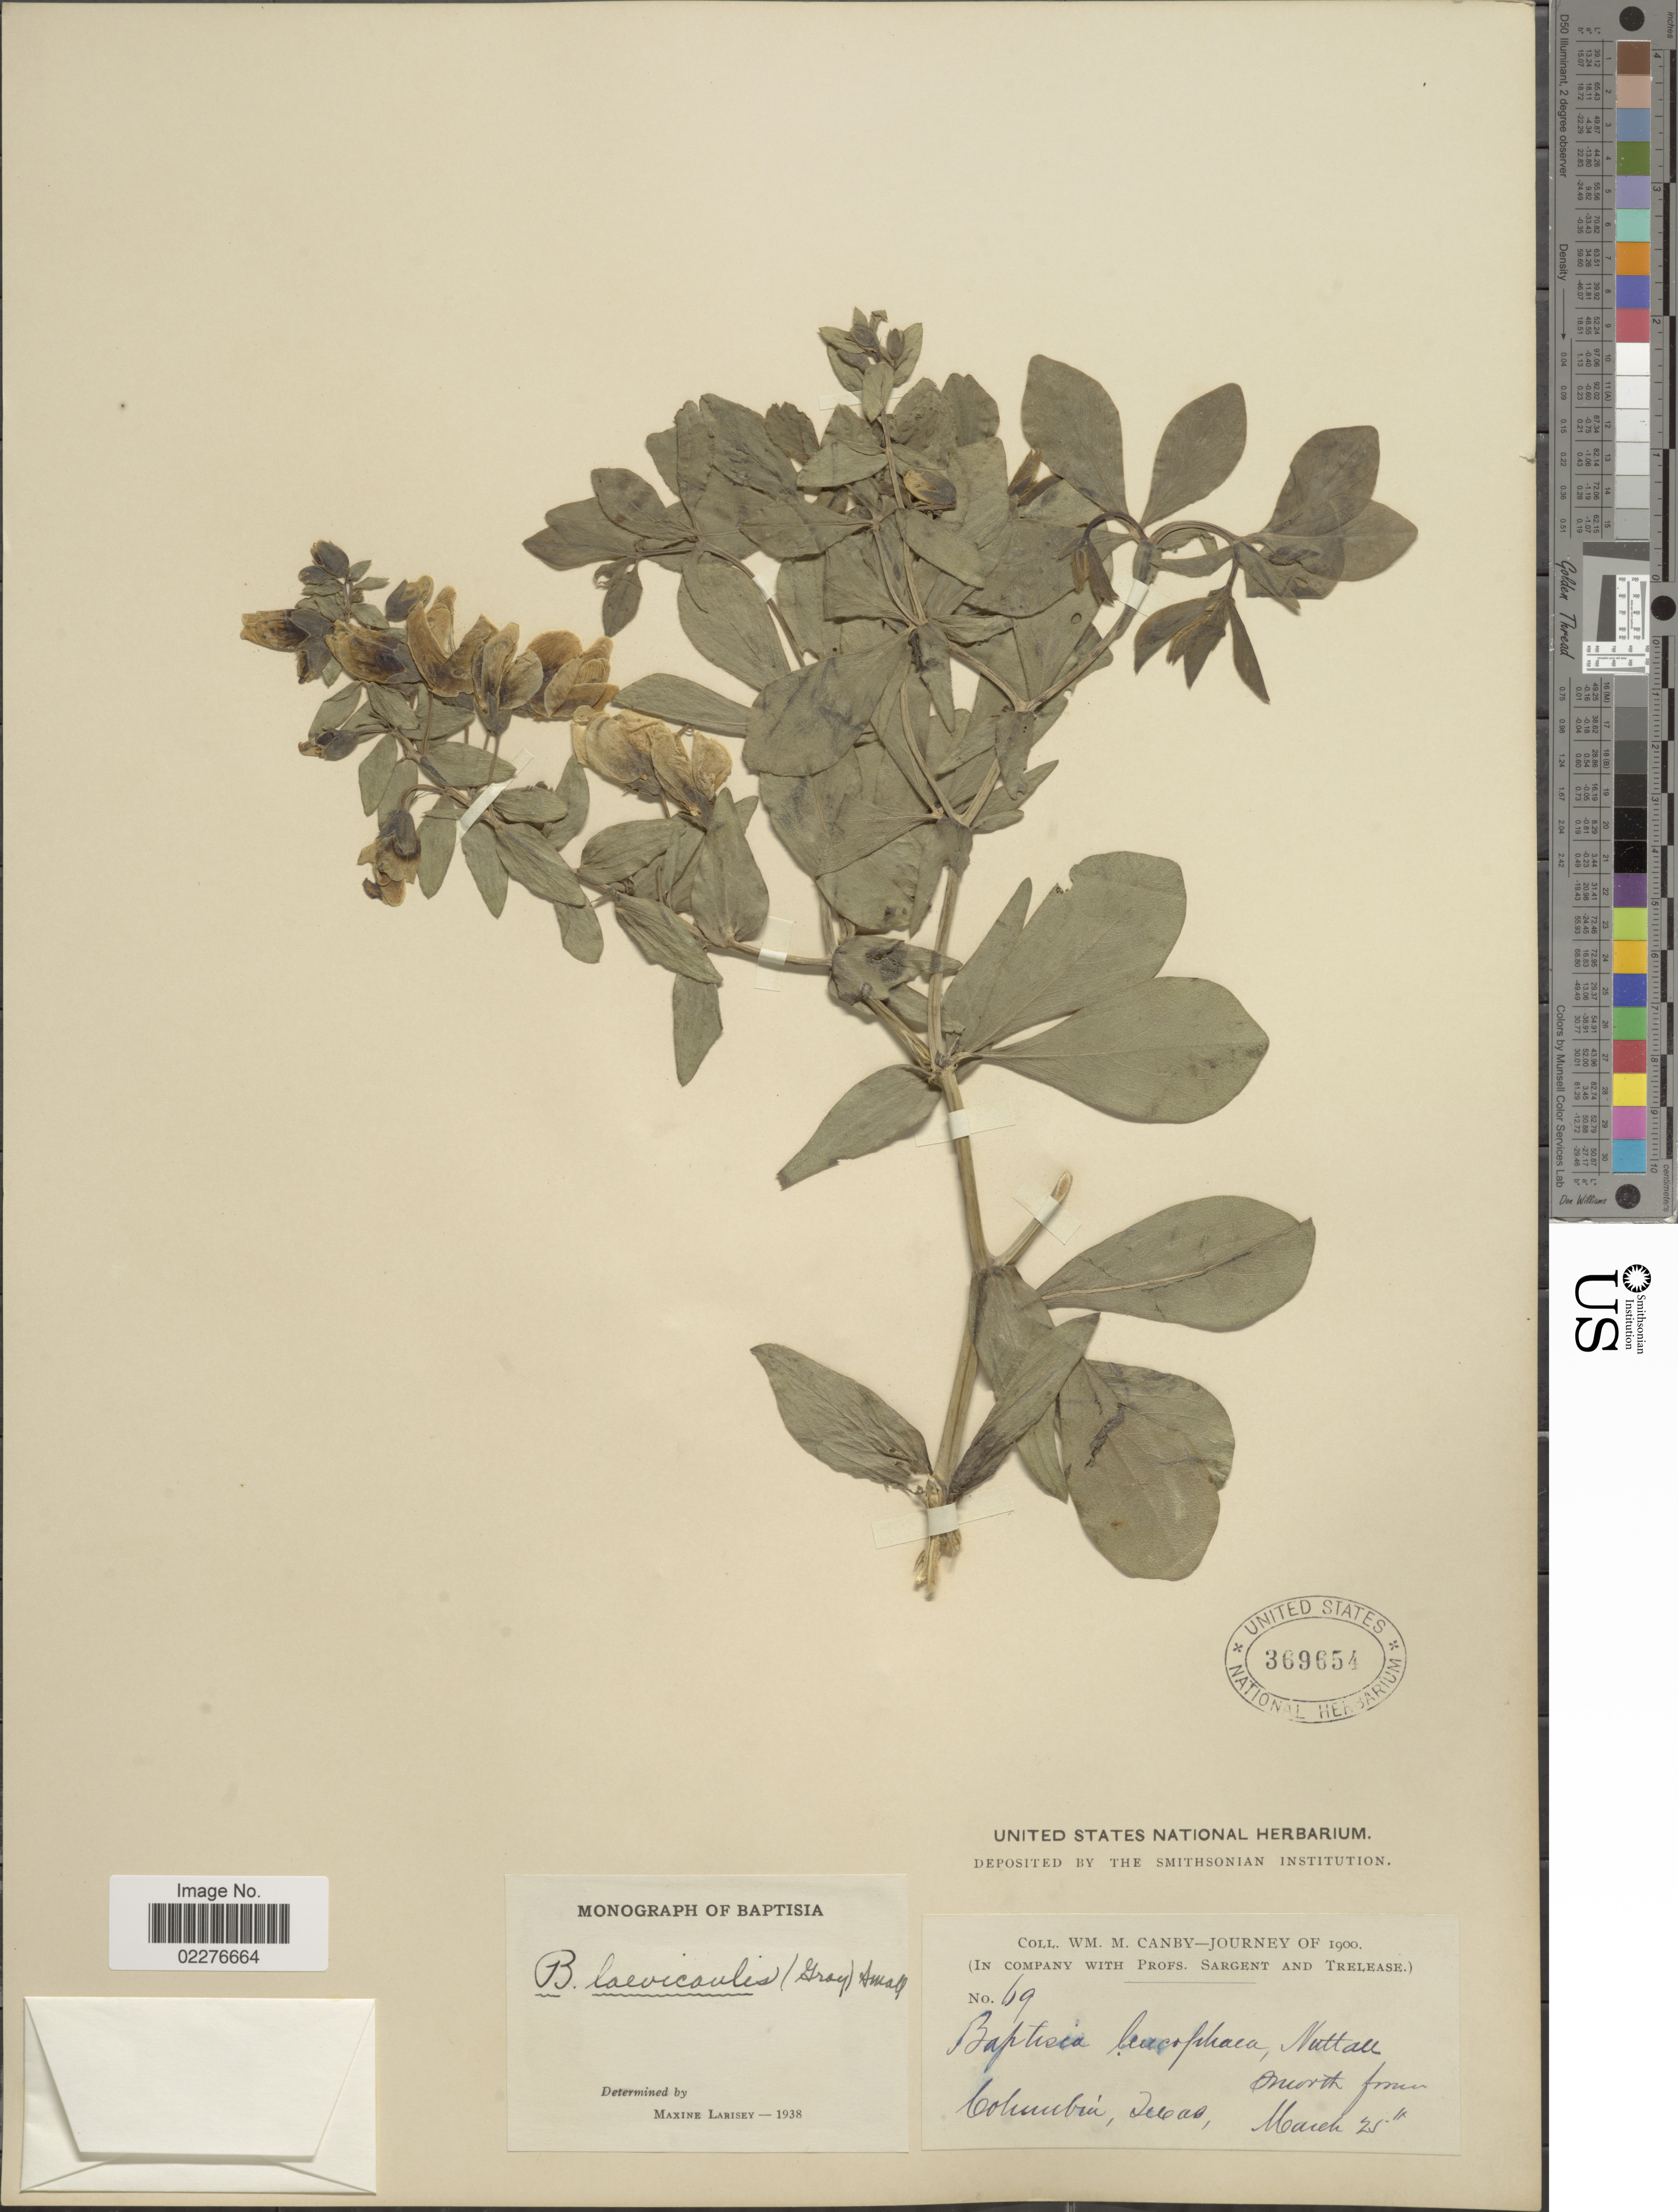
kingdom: Plantae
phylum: Tracheophyta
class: Magnoliopsida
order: Fabales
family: Fabaceae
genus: Baptisia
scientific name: Baptisia laevicaulis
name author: (Canby) Small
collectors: W. M. Canby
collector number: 69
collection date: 1900-03-25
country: United States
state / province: Texas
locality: North of Columbia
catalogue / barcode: US 369654